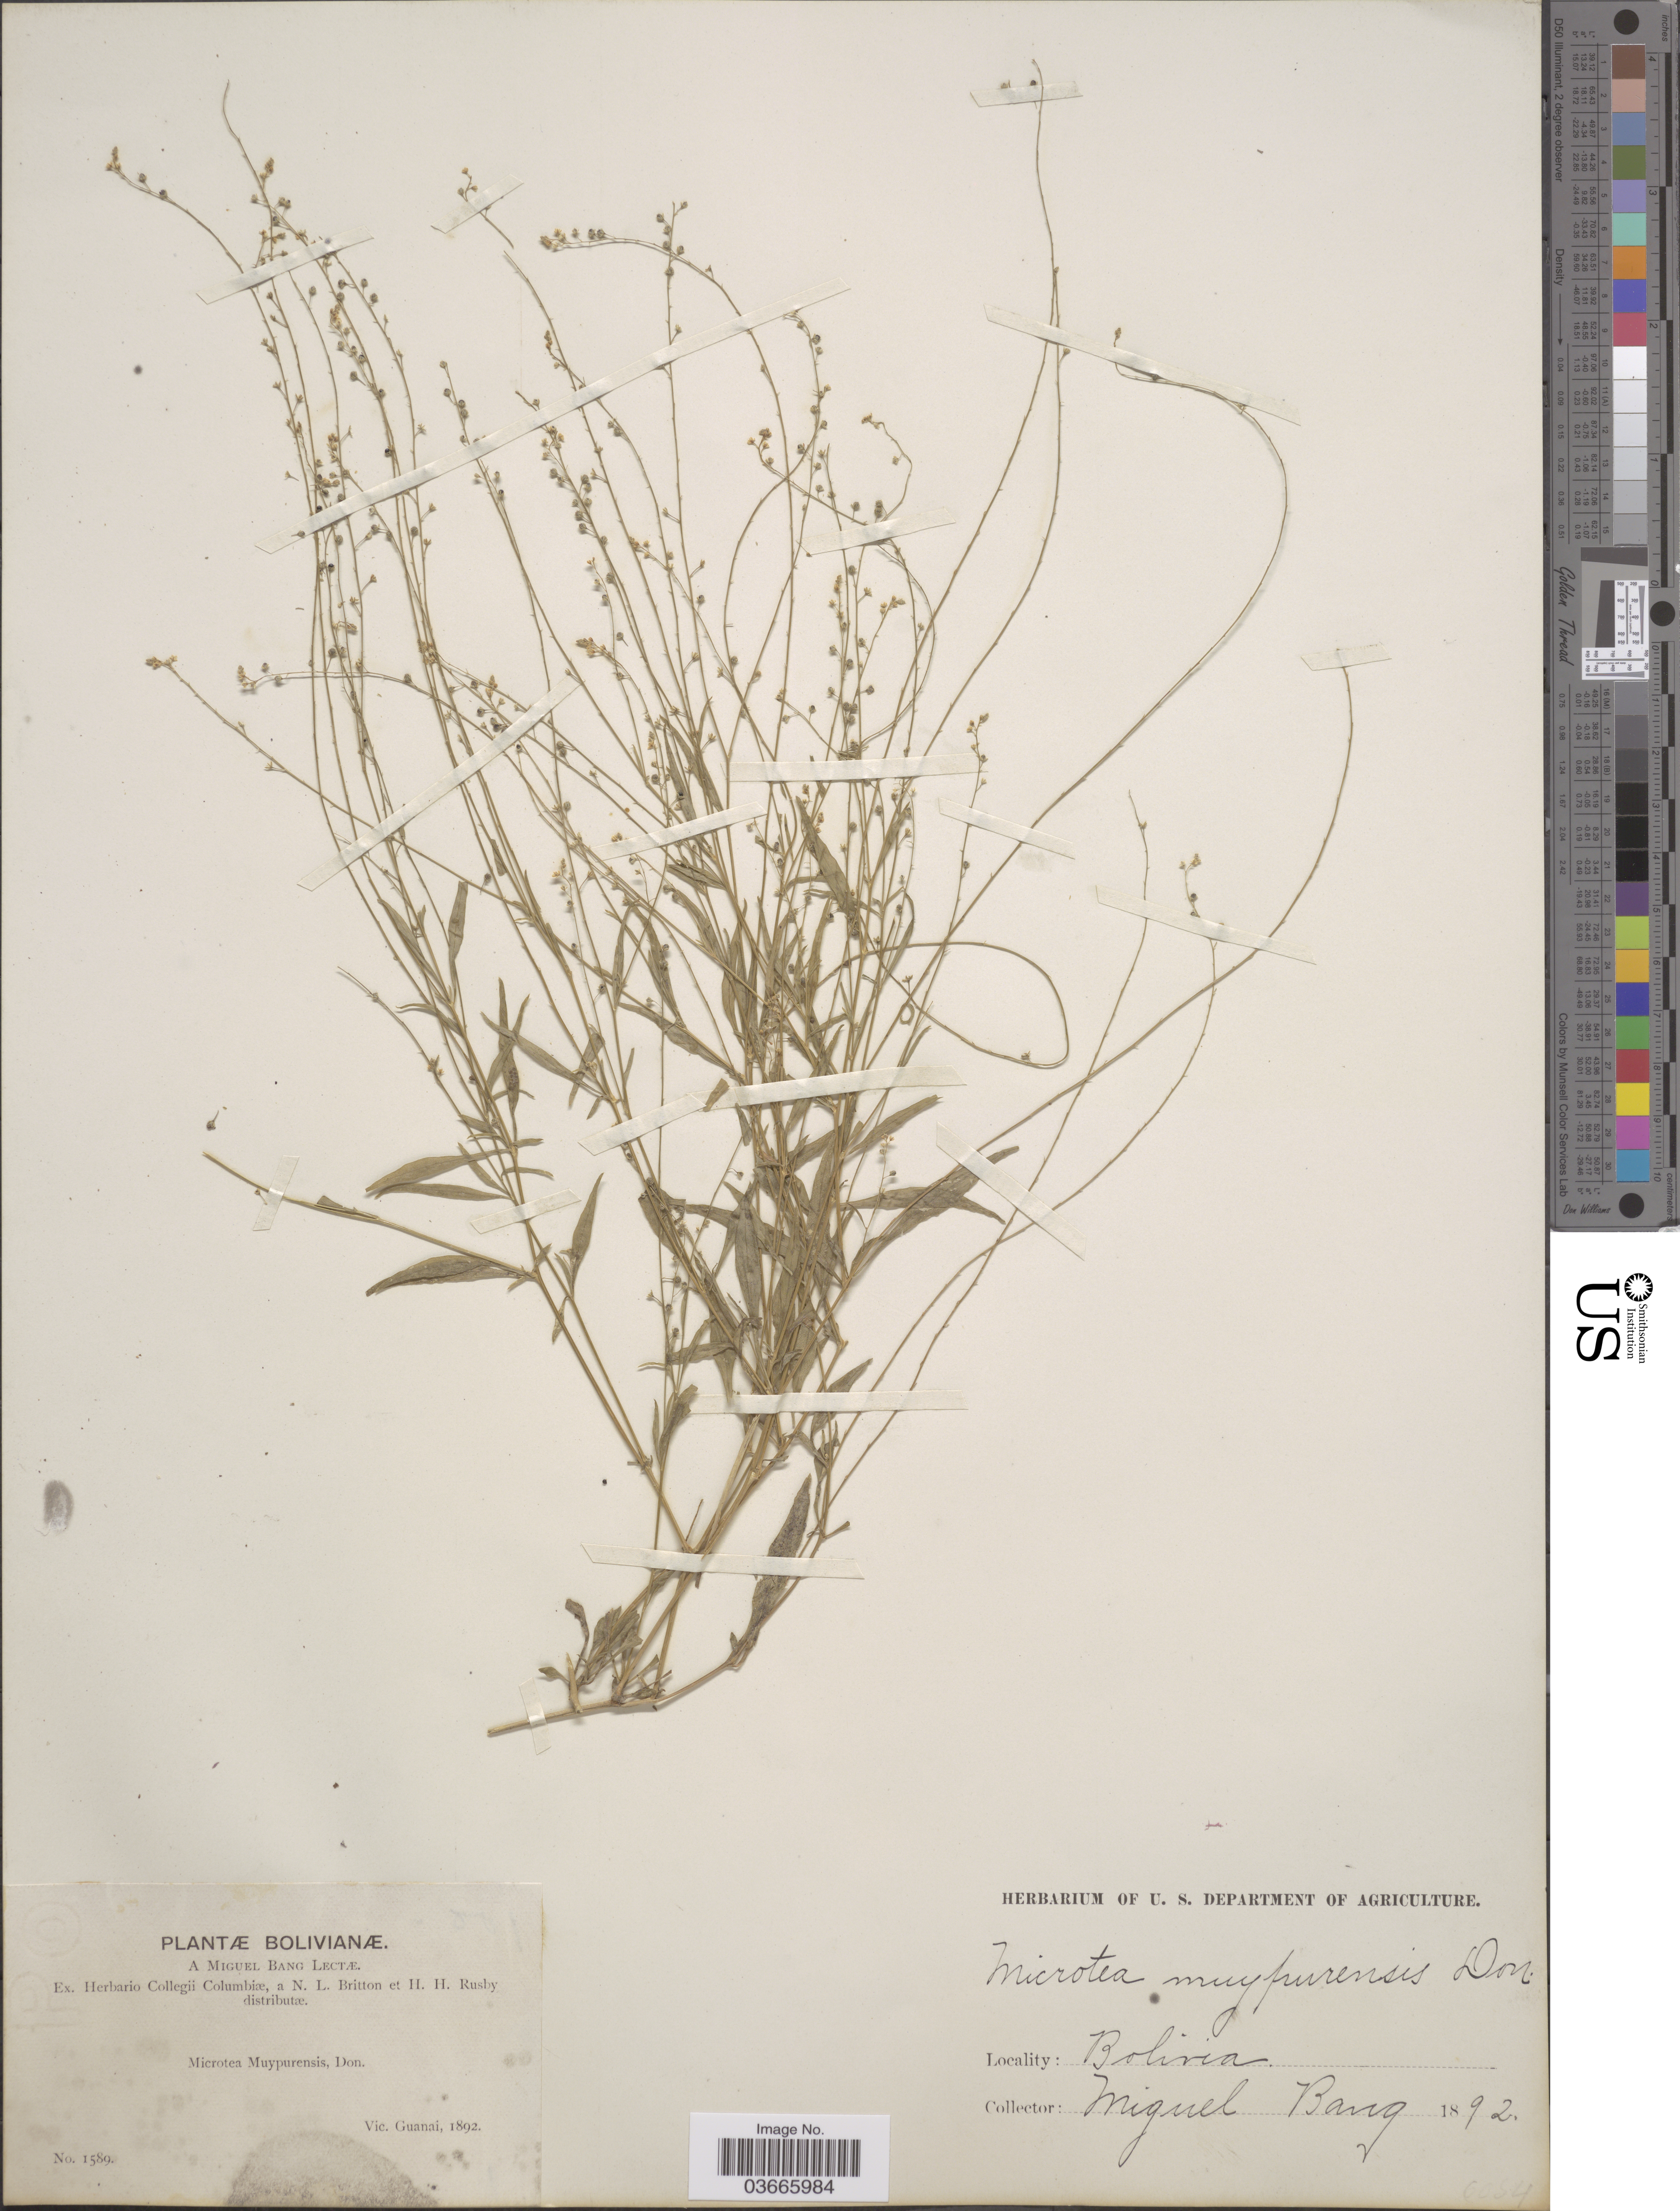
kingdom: Plantae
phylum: Tracheophyta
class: Magnoliopsida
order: Caryophyllales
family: Microteaceae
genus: Microtea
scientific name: Microtea maypurensis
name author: (Kunth) G. Don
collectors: M. Bang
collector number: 1589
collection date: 1892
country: Bolivia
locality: Vic. Guanai.